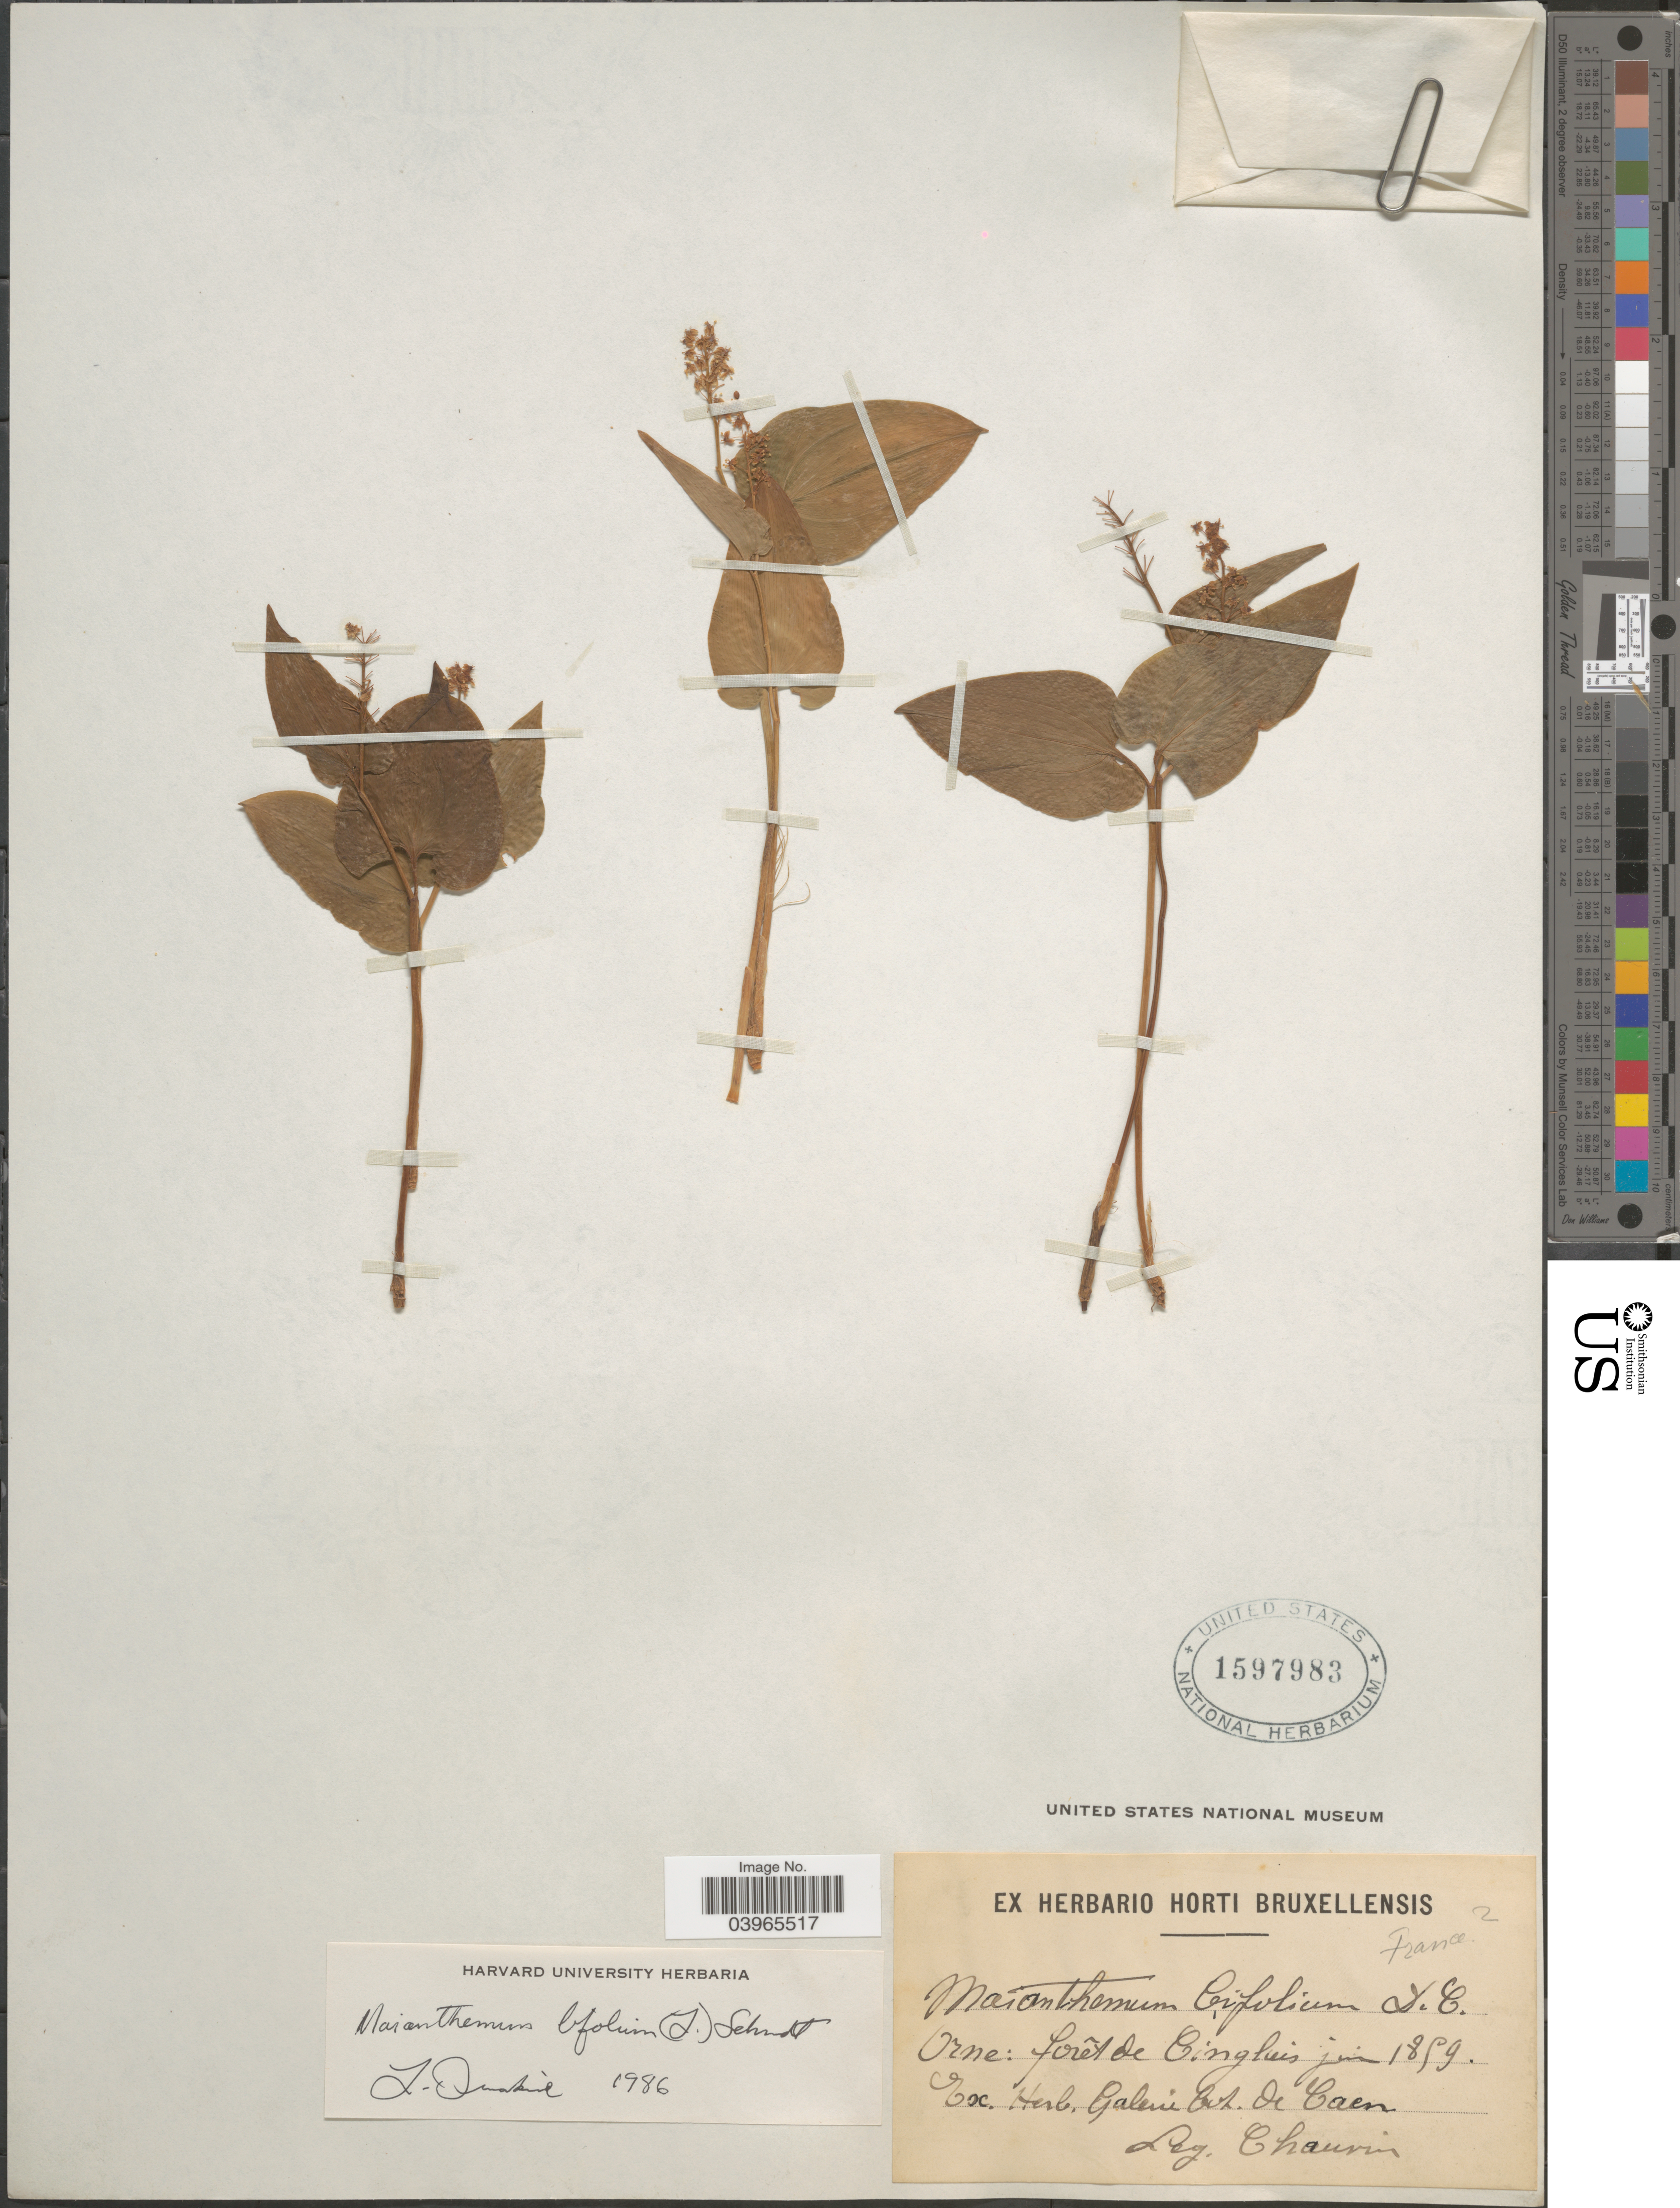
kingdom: Plantae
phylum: Tracheophyta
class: Liliopsida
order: Asparagales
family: Asparagaceae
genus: Maianthemum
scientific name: Maianthemum bifolium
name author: (L.) F.W. Schmidt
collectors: -. Chauvin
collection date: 1859-06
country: France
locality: Orne: forêt de Cingluis. Herb. Galerie bot. de Caen.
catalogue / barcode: US 1597983